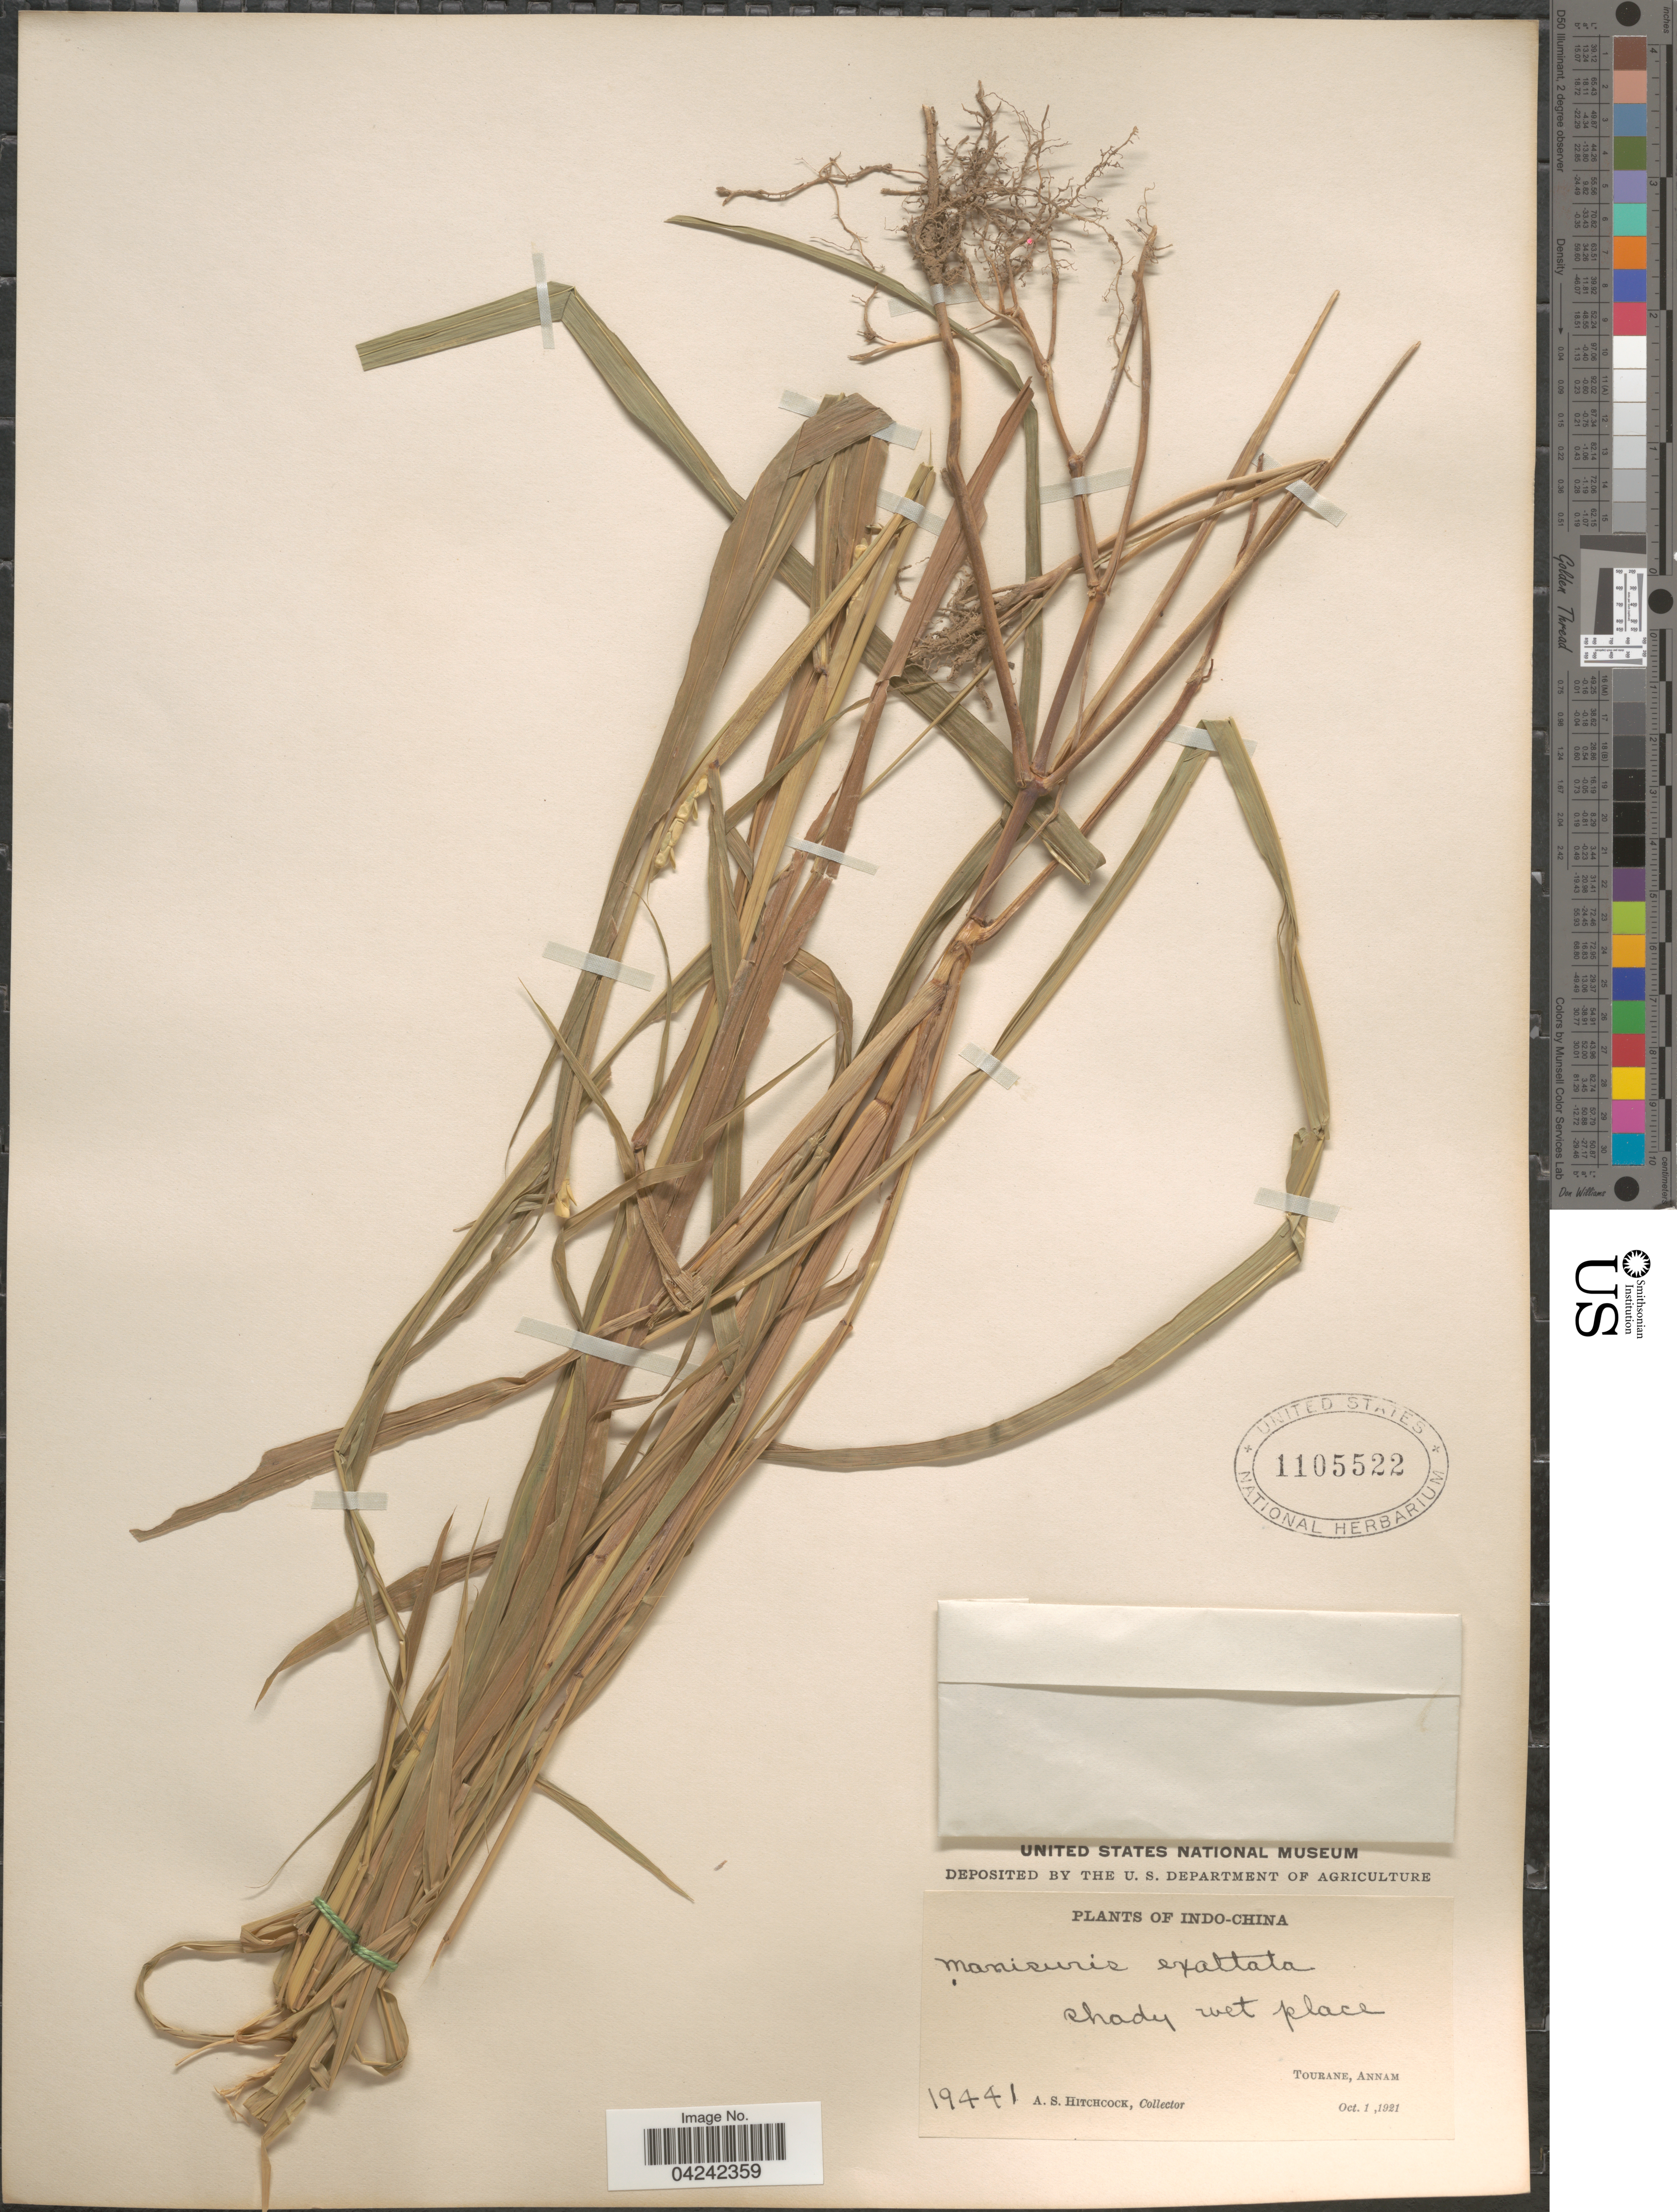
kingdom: Plantae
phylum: Tracheophyta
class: Liliopsida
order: Poales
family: Poaceae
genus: Rottboellia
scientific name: Rottboellia cochinchinensis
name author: (Lour.) Clayton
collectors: A. S. Hitchcock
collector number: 19441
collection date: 1921-10-01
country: Vietnam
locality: Indo-China. Tourane, Annam.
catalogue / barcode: US 1105522